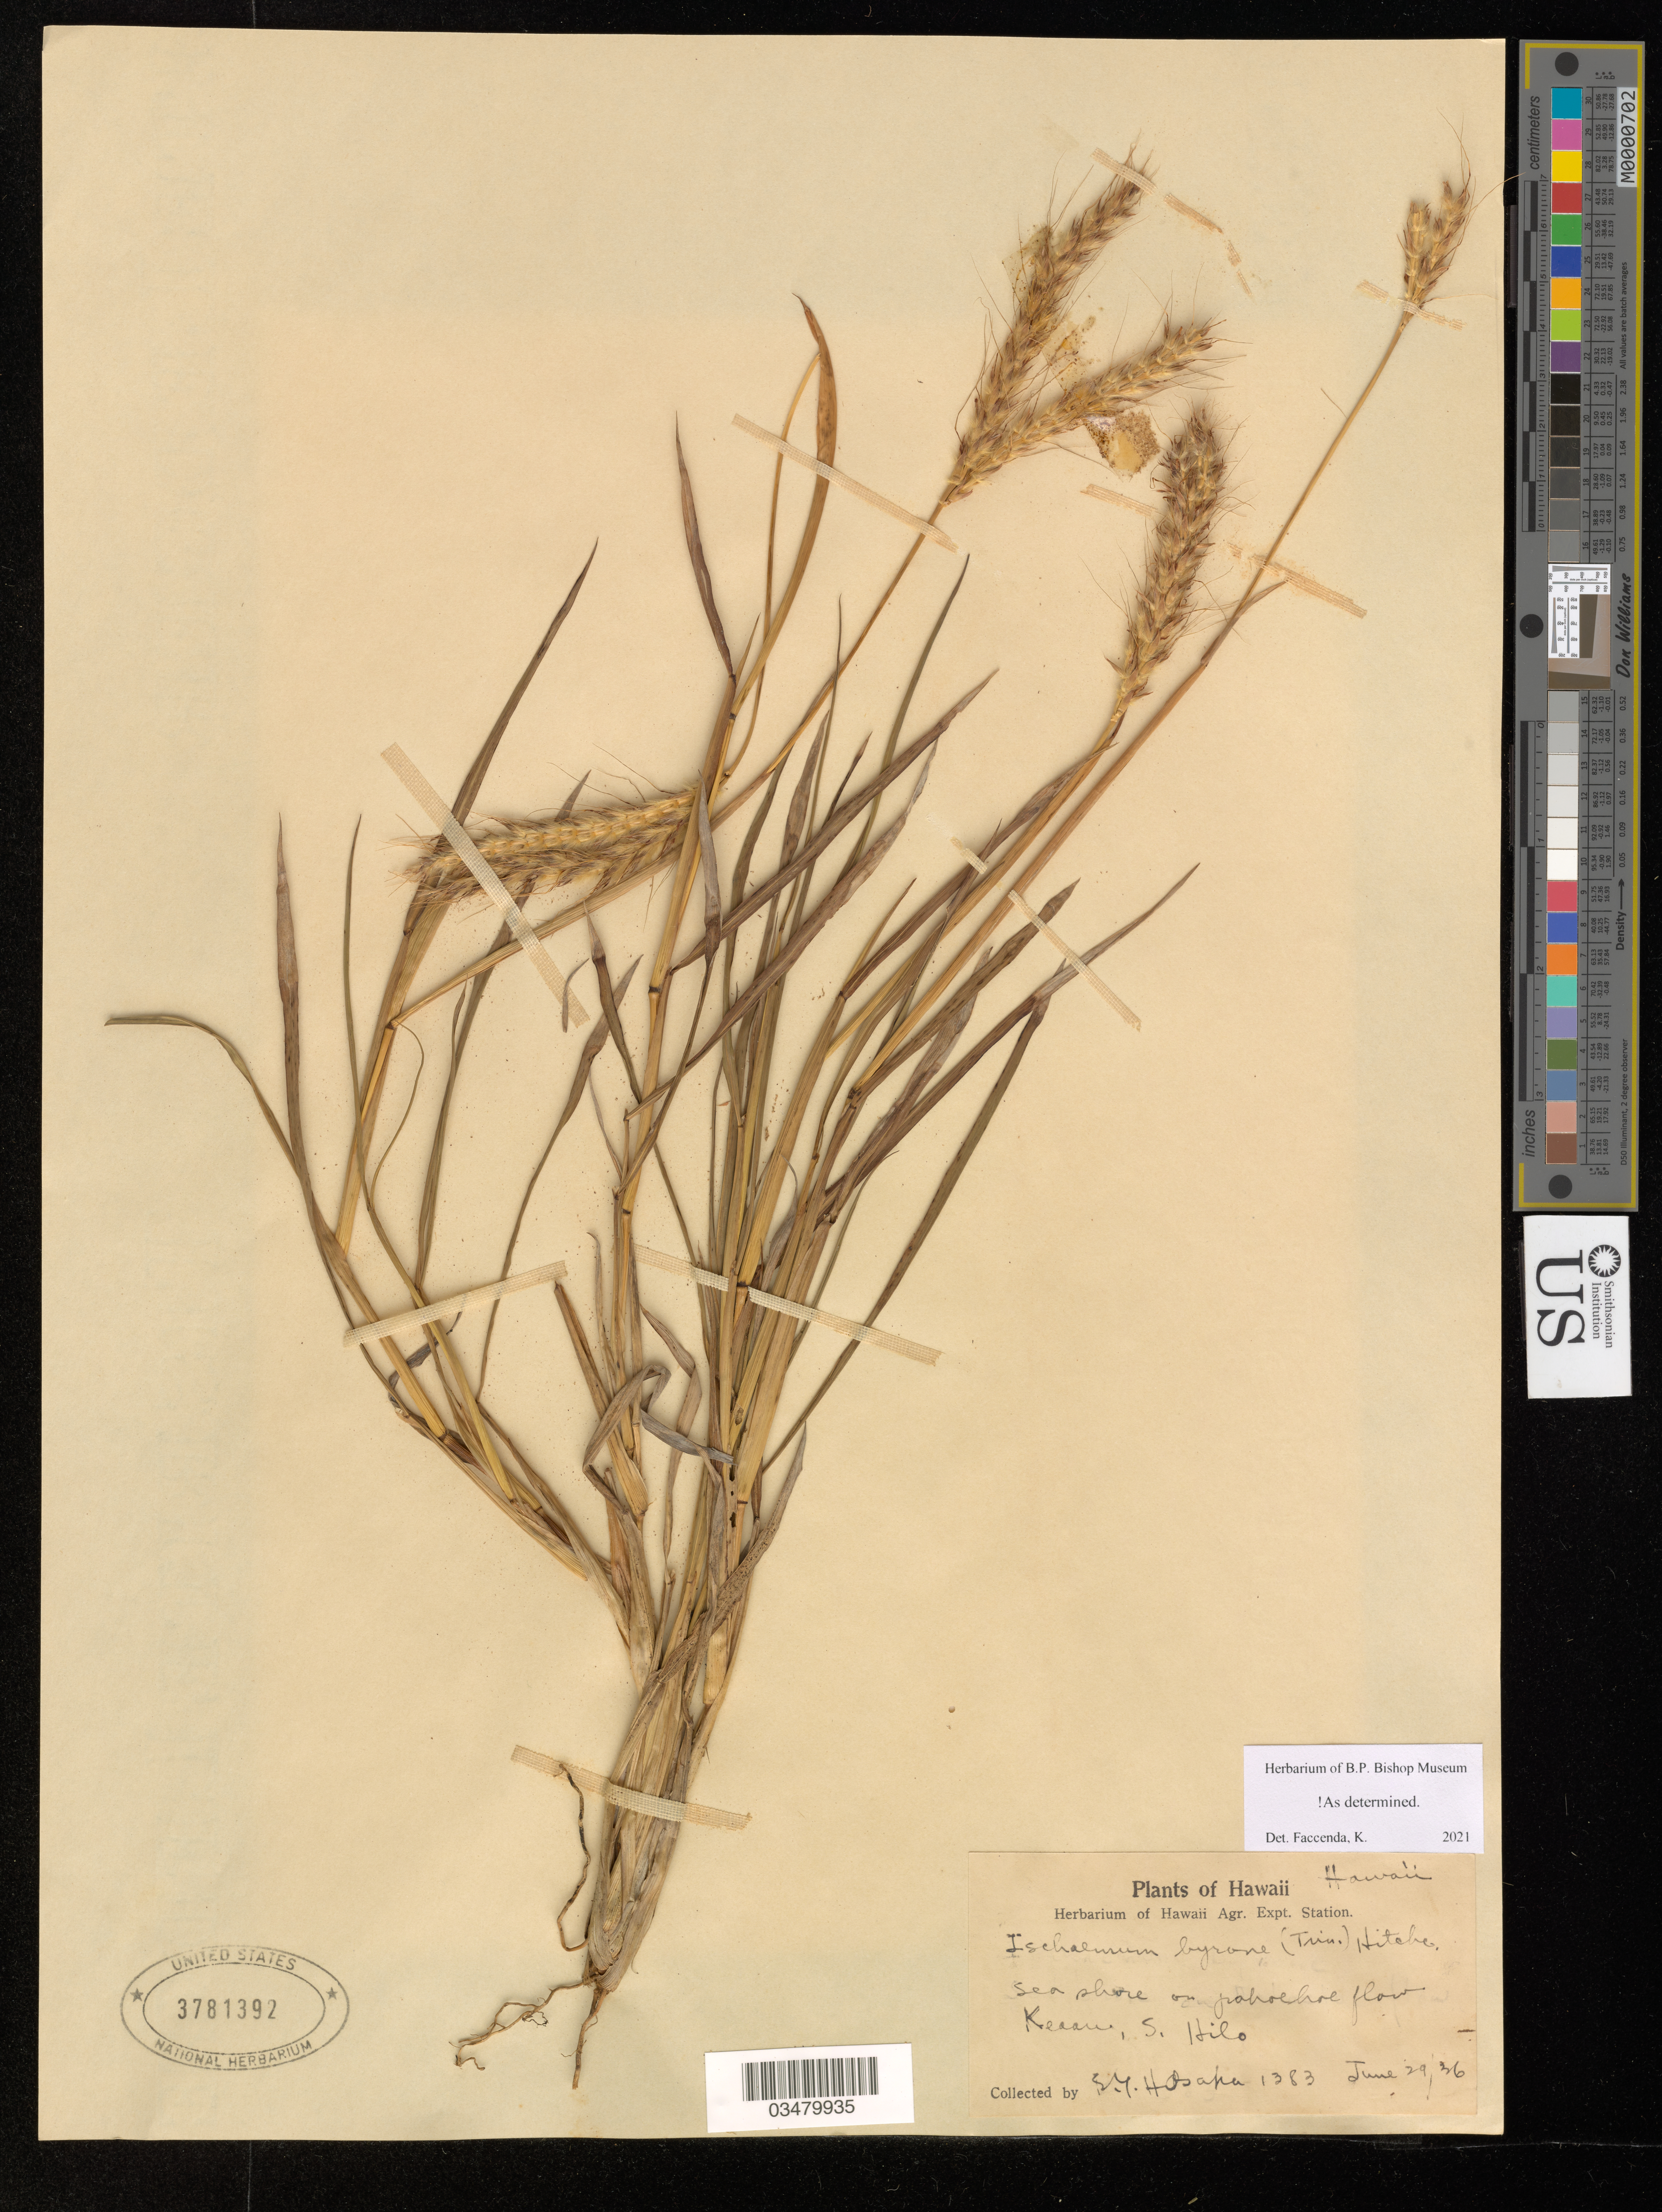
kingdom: Plantae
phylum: Tracheophyta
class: Liliopsida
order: Poales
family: Poaceae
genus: Ischaemum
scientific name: Ischaemum byrone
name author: (Trin.) Hitchc.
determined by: Faccenda, K.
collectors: E. Y. Hosaka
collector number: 1383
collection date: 1936-06-29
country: United States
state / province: Hawaii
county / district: Hawaii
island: Hawaii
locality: Keaau, S. Hilo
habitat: Sea shore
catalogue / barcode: US 3781392